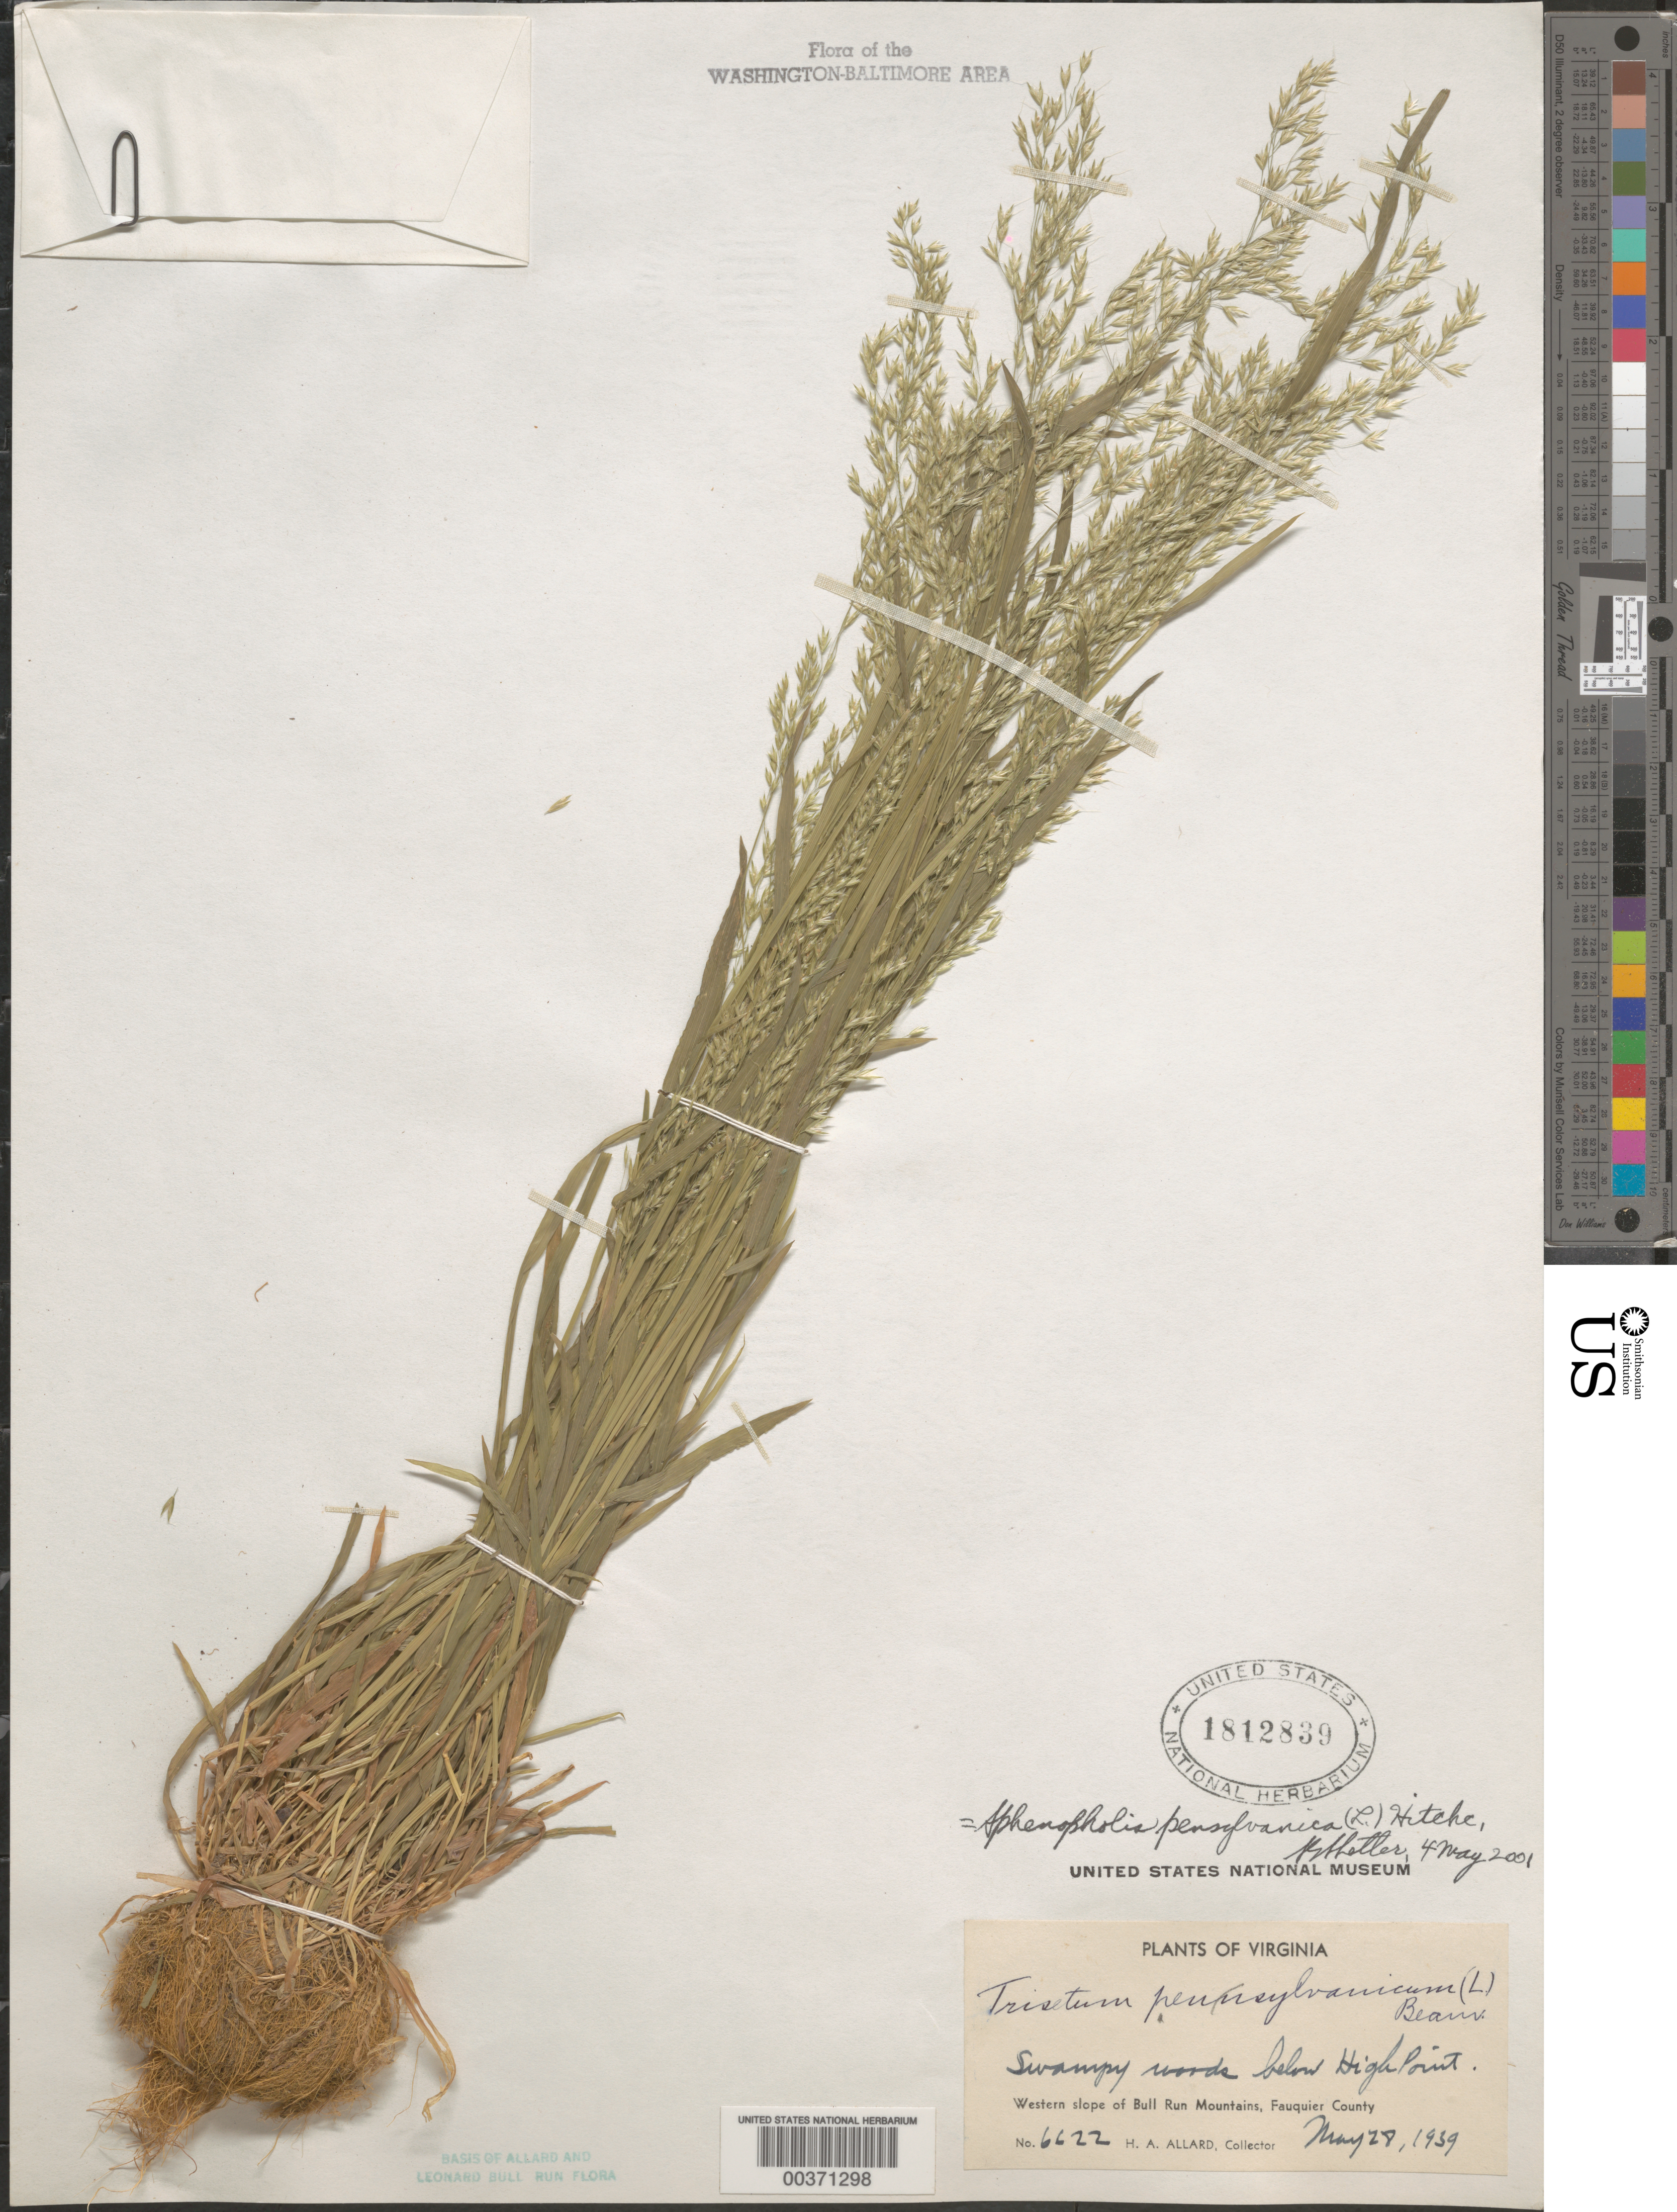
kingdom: Plantae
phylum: Tracheophyta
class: Liliopsida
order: Poales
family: Poaceae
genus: Sphenopholis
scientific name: Sphenopholis pensylvanica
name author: (L.) Hitchc.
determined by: Shetler, Stanwyn G., (US), NMNH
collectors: H. A. Allard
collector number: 6622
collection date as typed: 28 May 1939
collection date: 1939-05-28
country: United States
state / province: Virginia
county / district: Fauquier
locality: Below High Point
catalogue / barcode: US 1812839